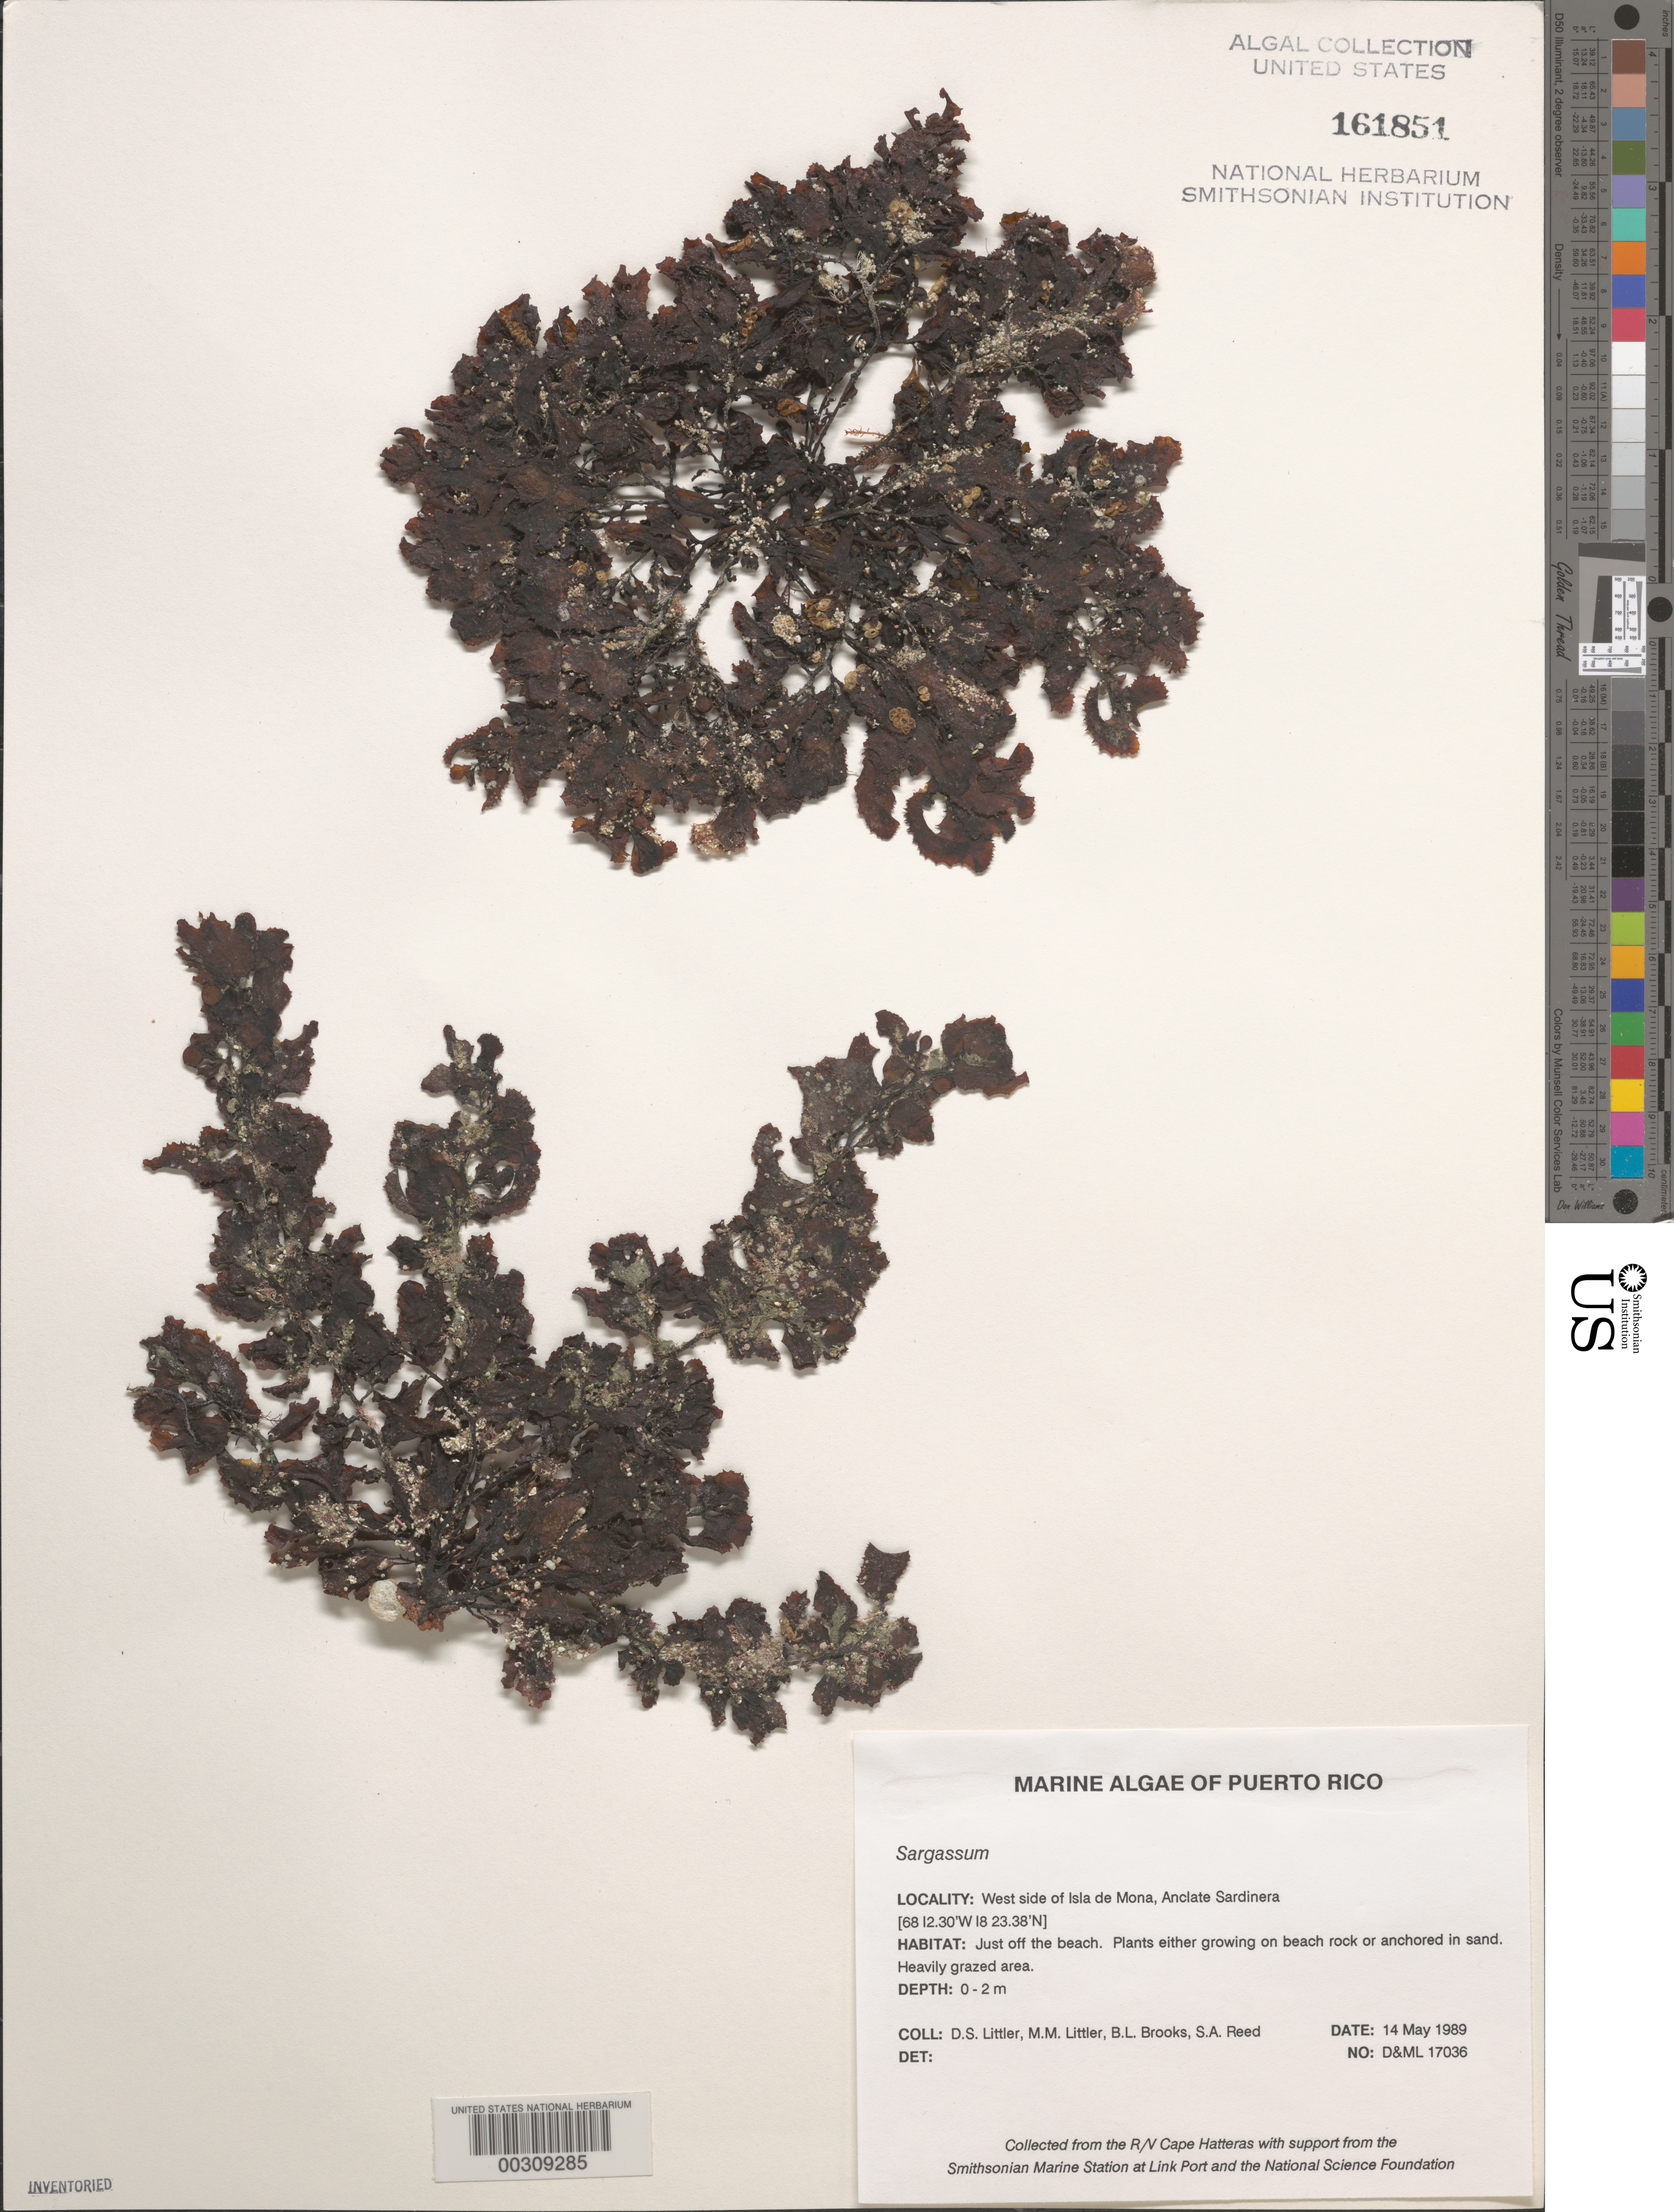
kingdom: Chromista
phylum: Ochrophyta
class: Phaeophyceae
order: Fucales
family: Sargassaceae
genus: Sargassum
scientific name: Sargassum sp.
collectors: D. S. Littler, M. M. Littler, B. Brooks & S. Reed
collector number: D&ML 17036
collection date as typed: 14 May 1989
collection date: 1989-05-14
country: Puerto Rico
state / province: Mayaguez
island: Isla de Mona (Isla Mona)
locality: Anclate Sardinera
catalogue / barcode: US 161851